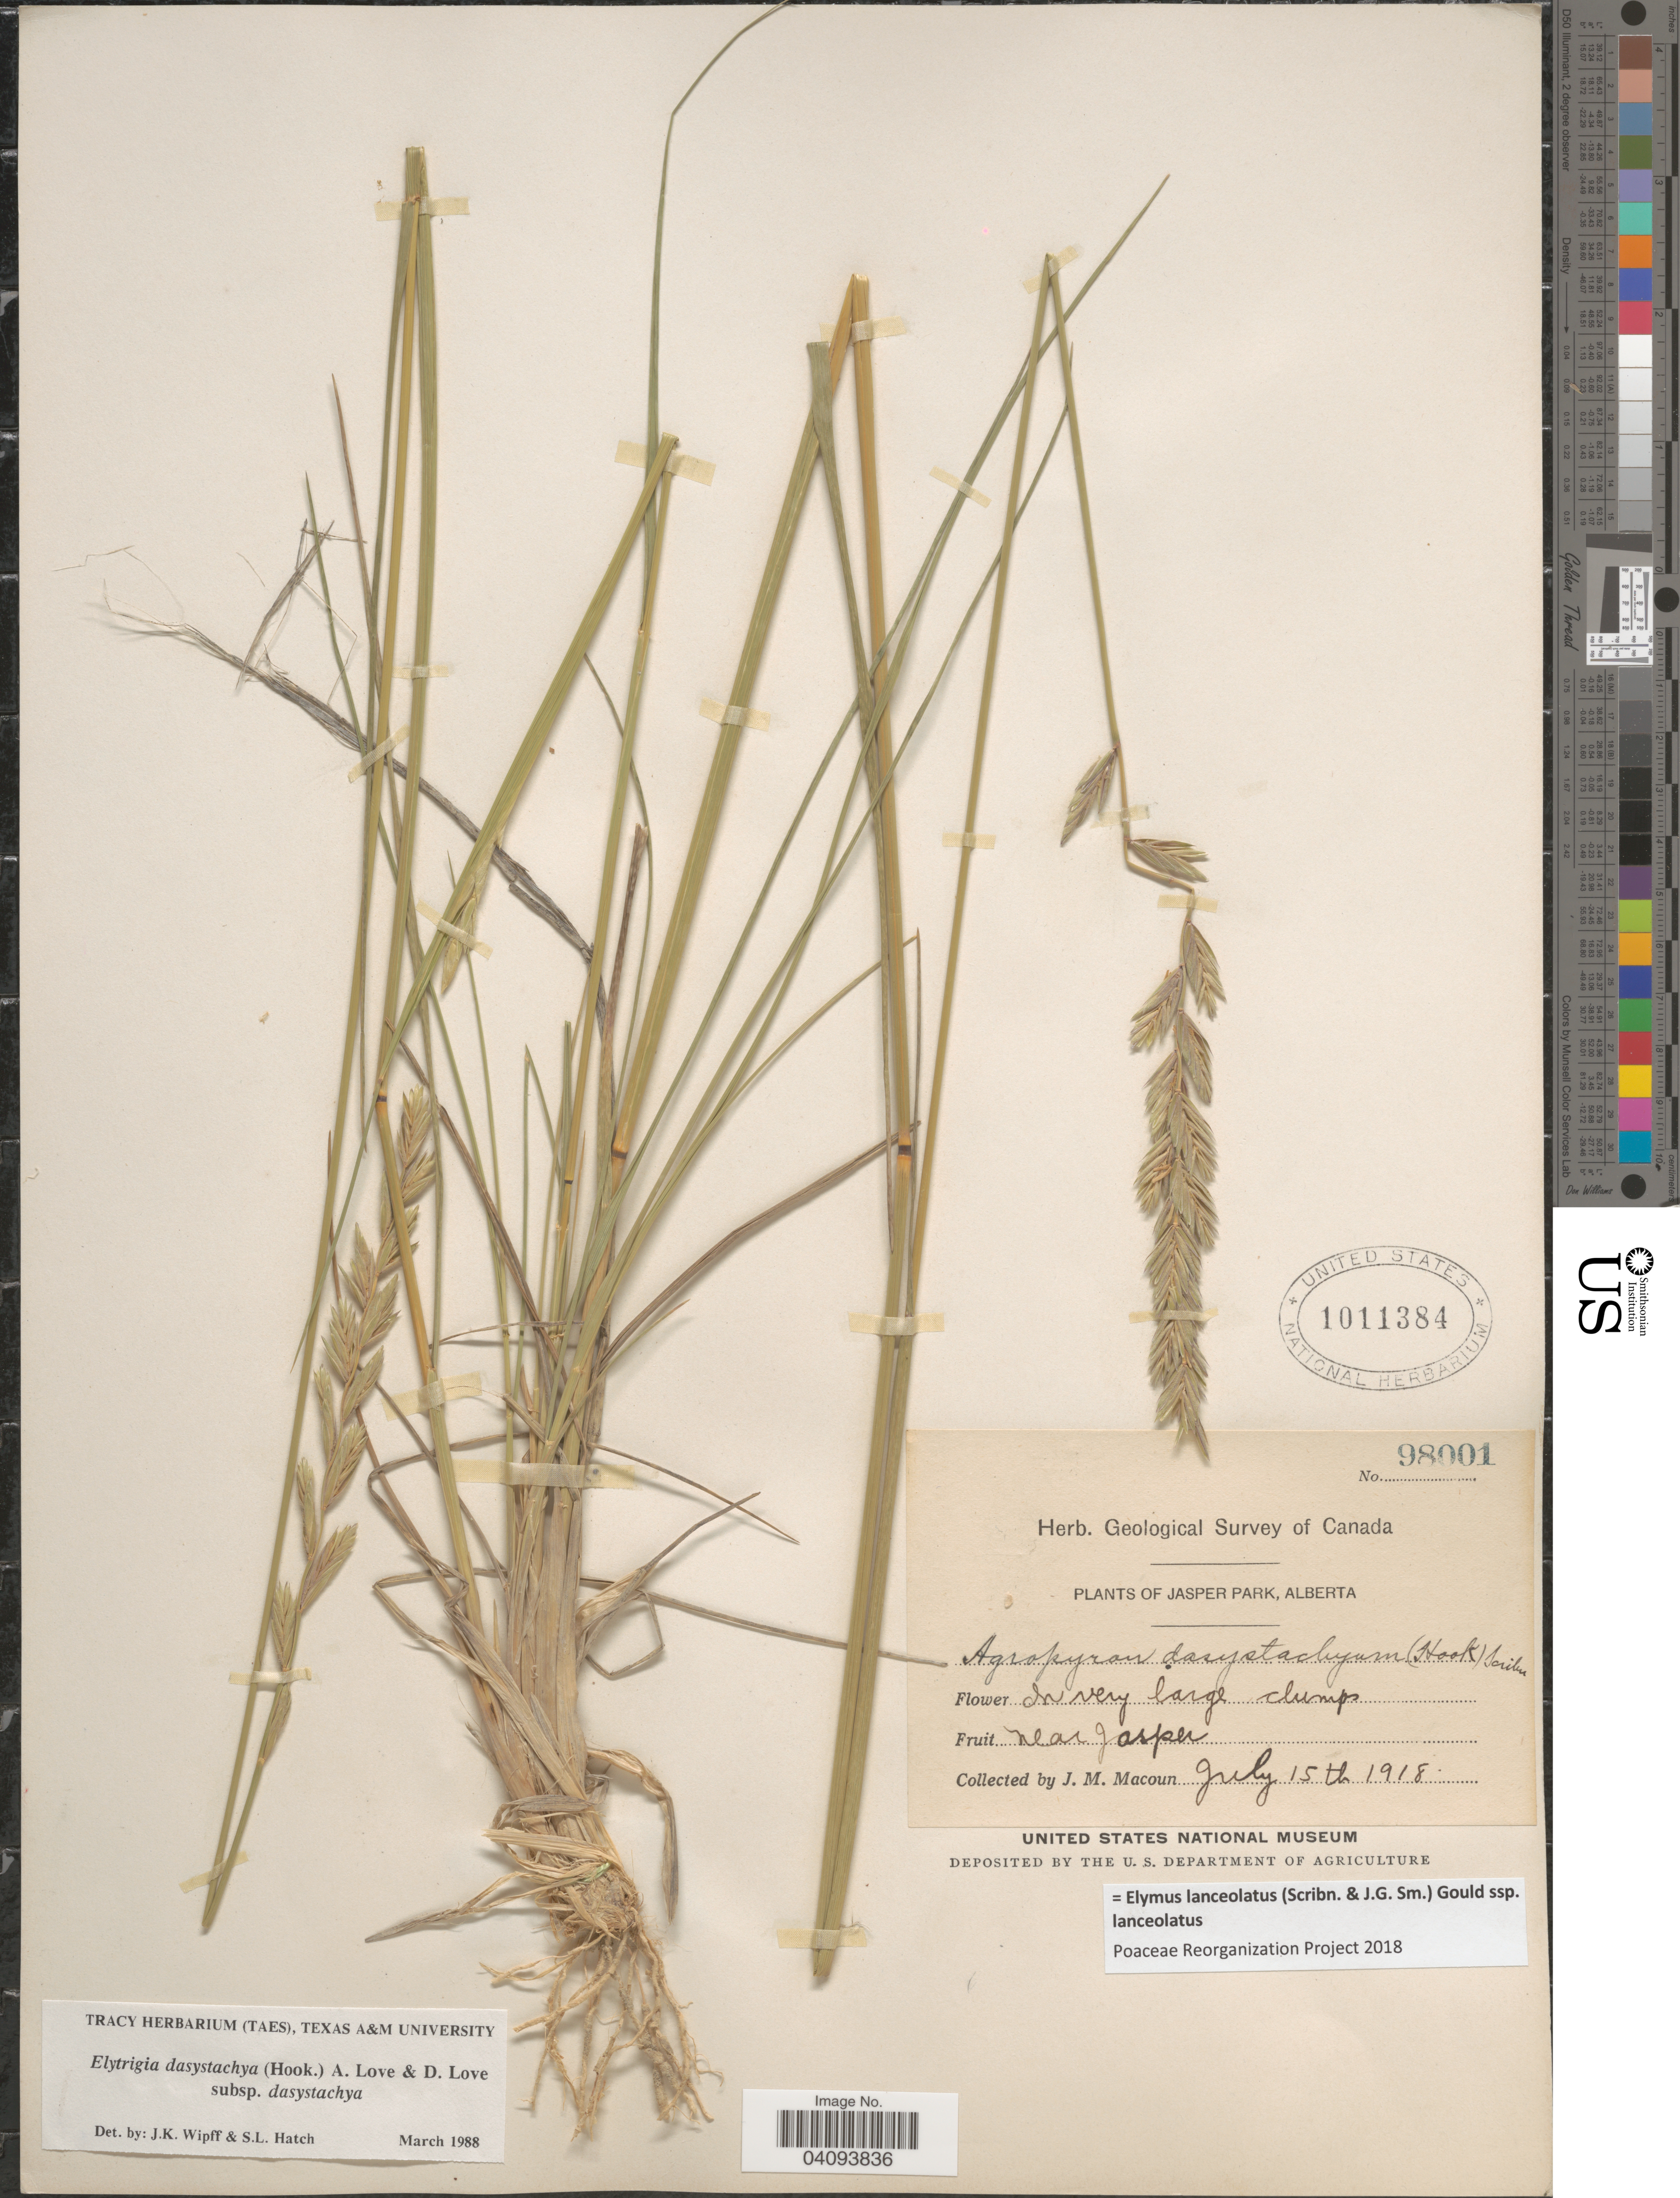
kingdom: Plantae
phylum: Tracheophyta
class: Liliopsida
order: Poales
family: Poaceae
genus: Elymus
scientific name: Elymus lanceolatus subsp. lanceolatus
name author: (Scribn. & J.G. Sm.) Gould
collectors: J. M. Macoun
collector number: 98001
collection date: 1918-07-15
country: Canada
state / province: Alberta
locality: Geological Survey of Canada. Jasper Park. Near Jasper.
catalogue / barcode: US 1011384